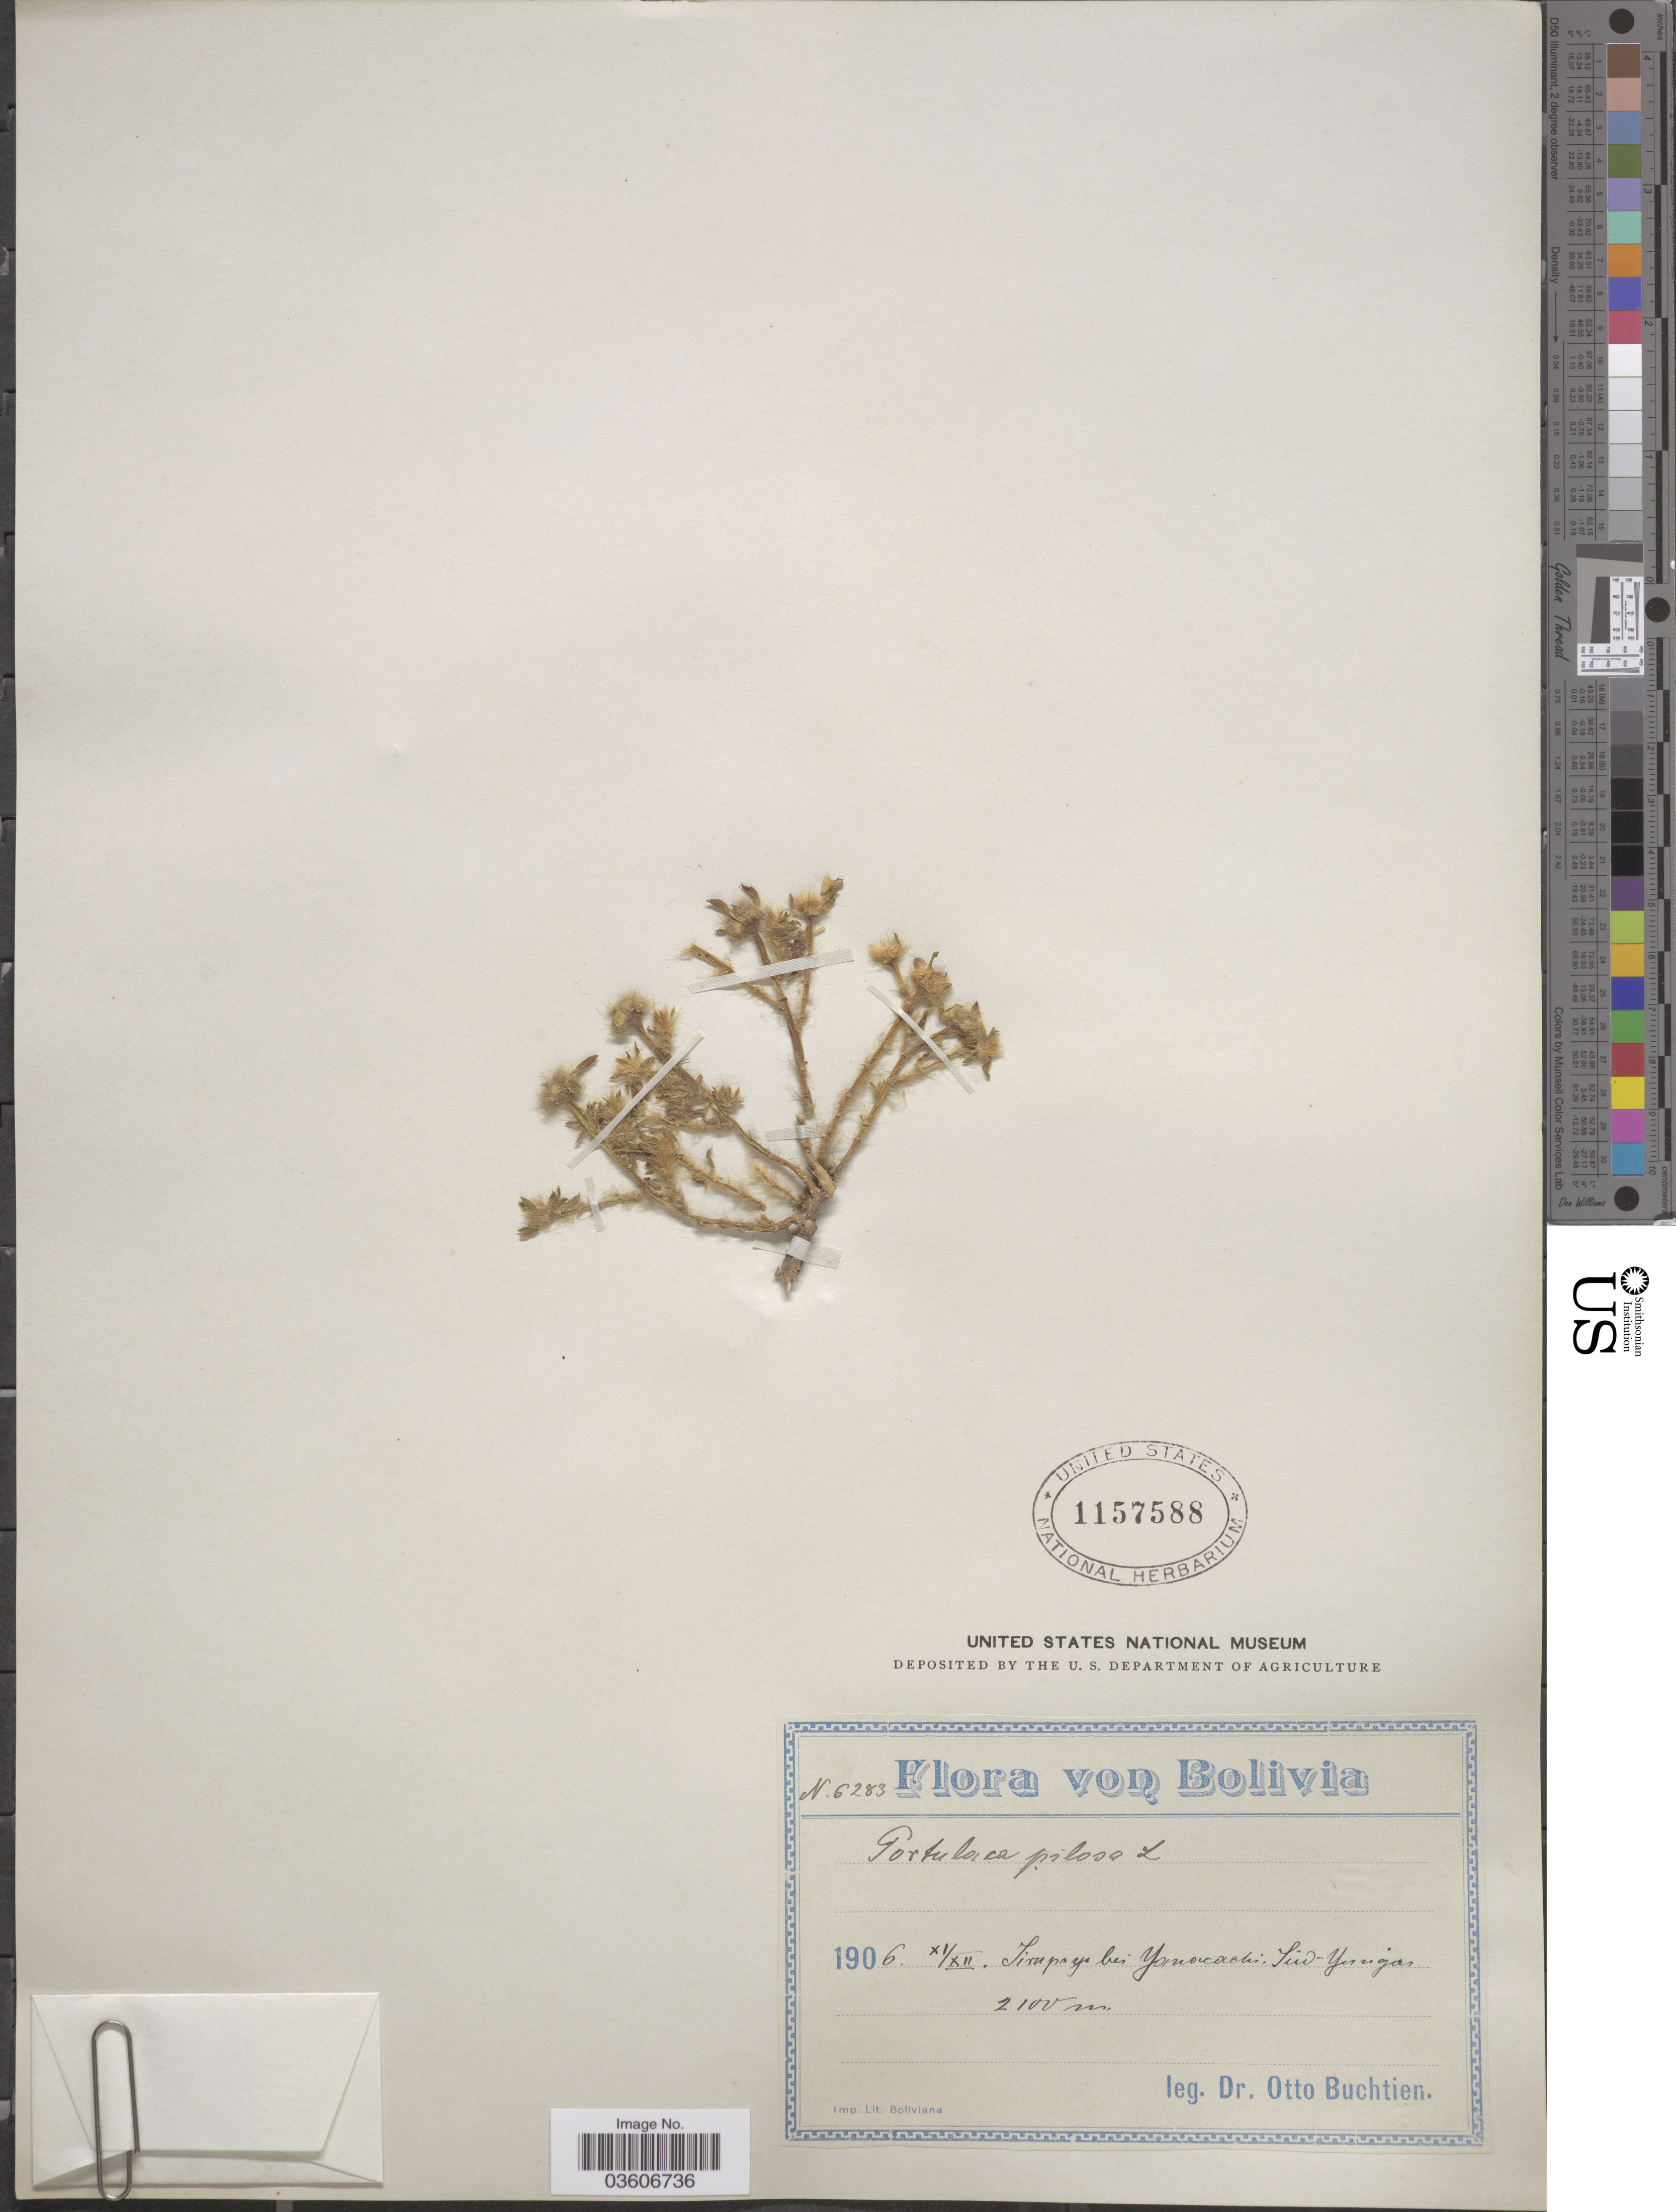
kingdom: Plantae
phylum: Tracheophyta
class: Magnoliopsida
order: Caryophyllales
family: Portulacaceae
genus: Portulaca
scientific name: Portulaca pilosa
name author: L.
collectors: O. Buchtien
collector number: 6283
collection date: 1906-11/1906-12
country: Bolivia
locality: Sirupayu bei Yanocachi: Sud-Yungas.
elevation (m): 2100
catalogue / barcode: US 1157588